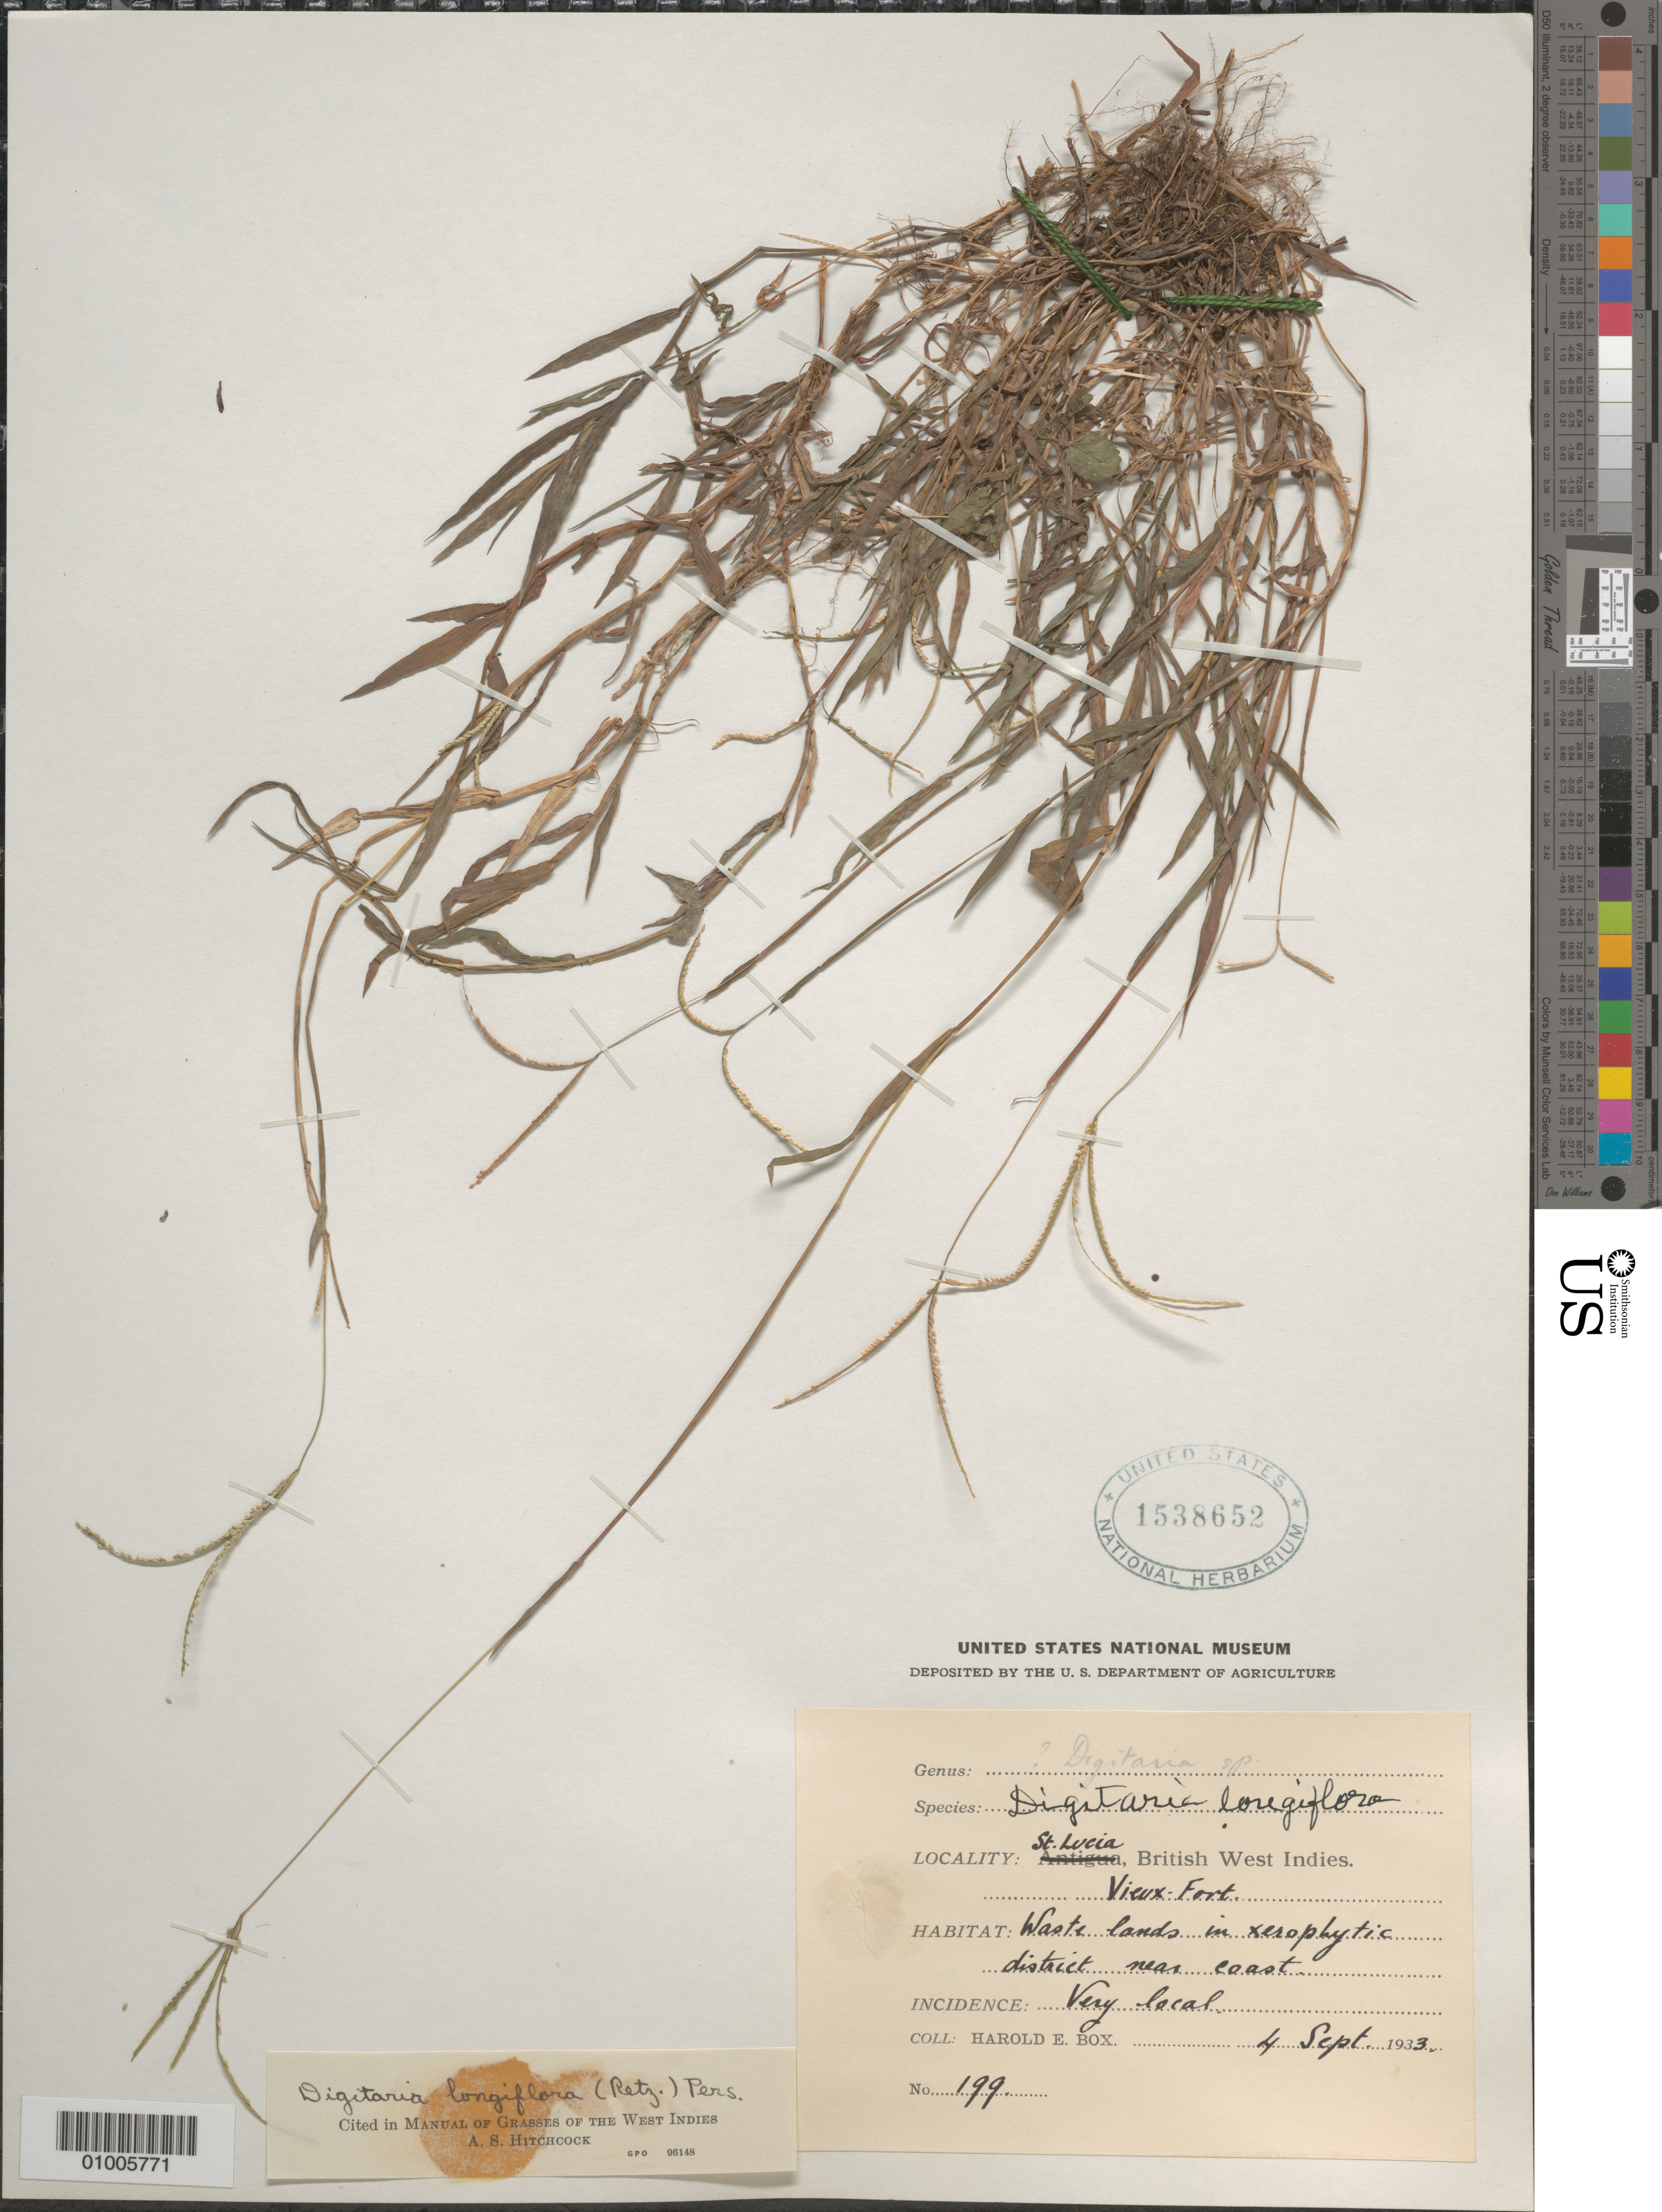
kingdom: Plantae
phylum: Tracheophyta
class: Liliopsida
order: Poales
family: Poaceae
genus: Digitaria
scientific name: Digitaria longiflora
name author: (Retz.) Pers.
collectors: H. E. Box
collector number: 199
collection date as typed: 04 Sep 1933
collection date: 1933-09-04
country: St. Lucia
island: St. Lucia I.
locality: Vieux Fort, waste Lands in xerophytic district, near coast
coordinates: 0 N, 0 E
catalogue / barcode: US 1538652